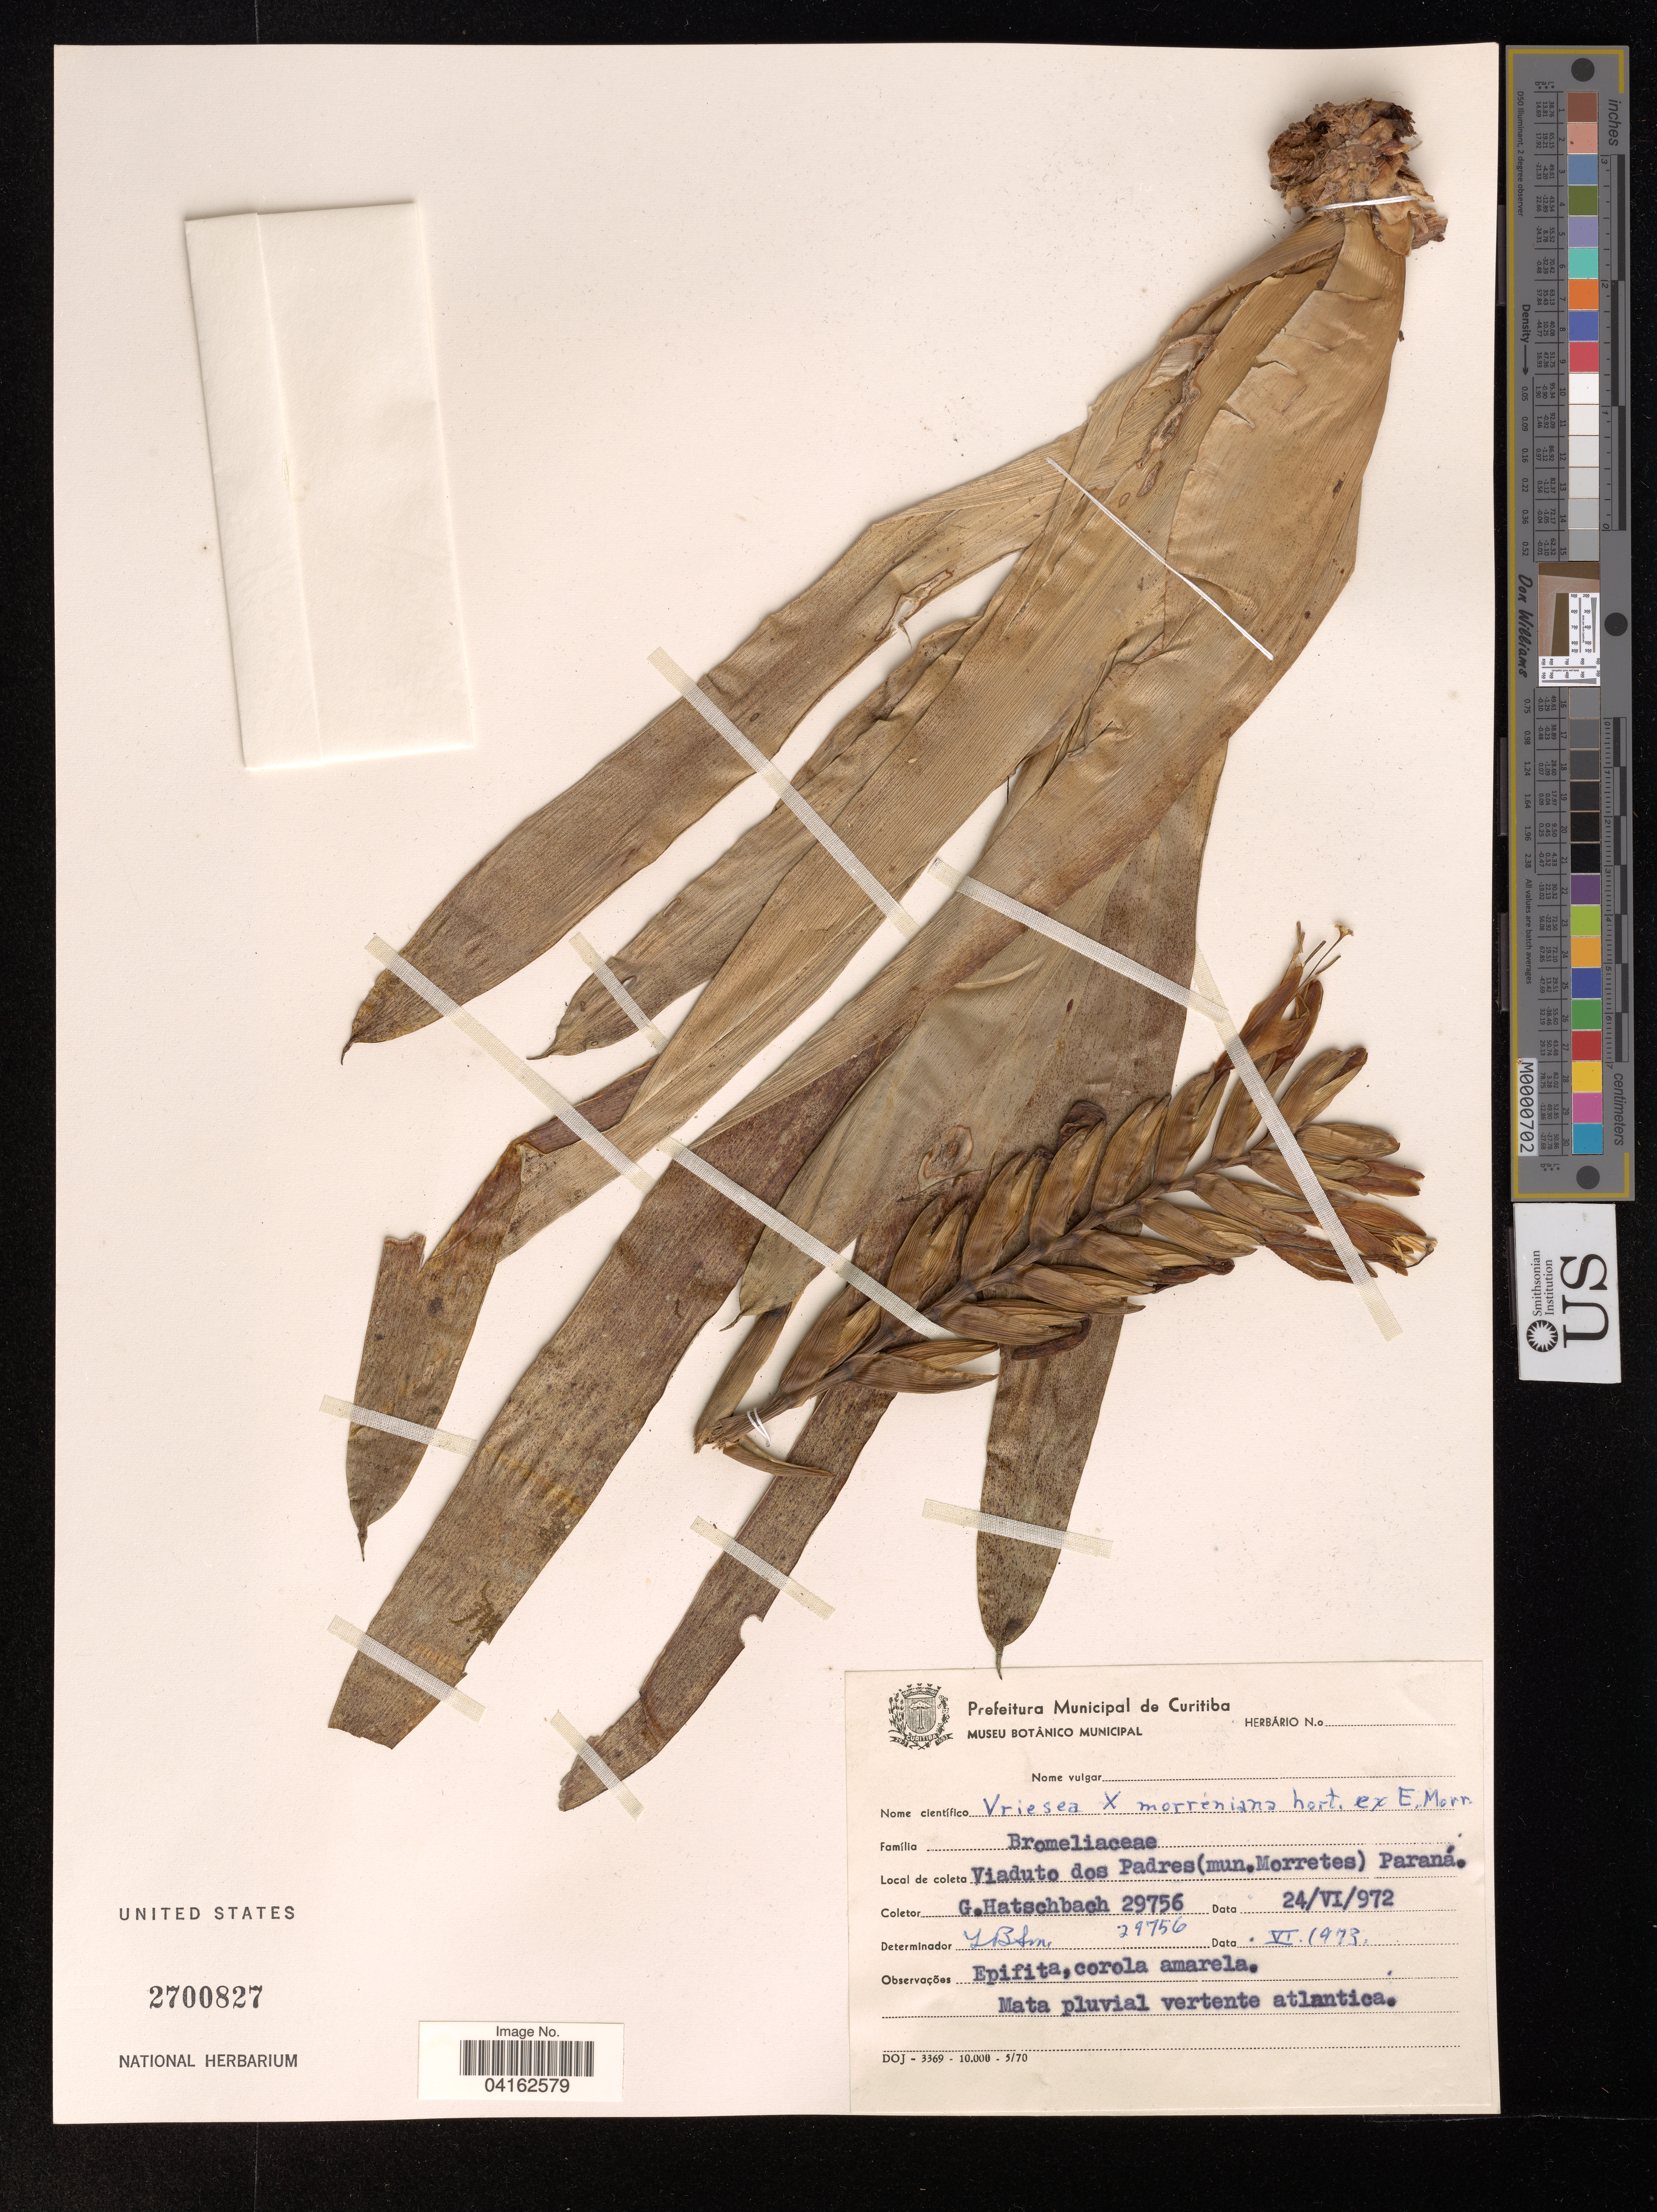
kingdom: Plantae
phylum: Tracheophyta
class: Liliopsida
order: Poales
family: Bromeliaceae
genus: Vriesea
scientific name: Vriesea x morreniana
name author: É. Morren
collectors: G. Hatschbach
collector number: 29756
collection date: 1972-06-24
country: Brazil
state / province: Paraná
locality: Viaduto dos Padres (mun. Morretes).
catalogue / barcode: US 2700827